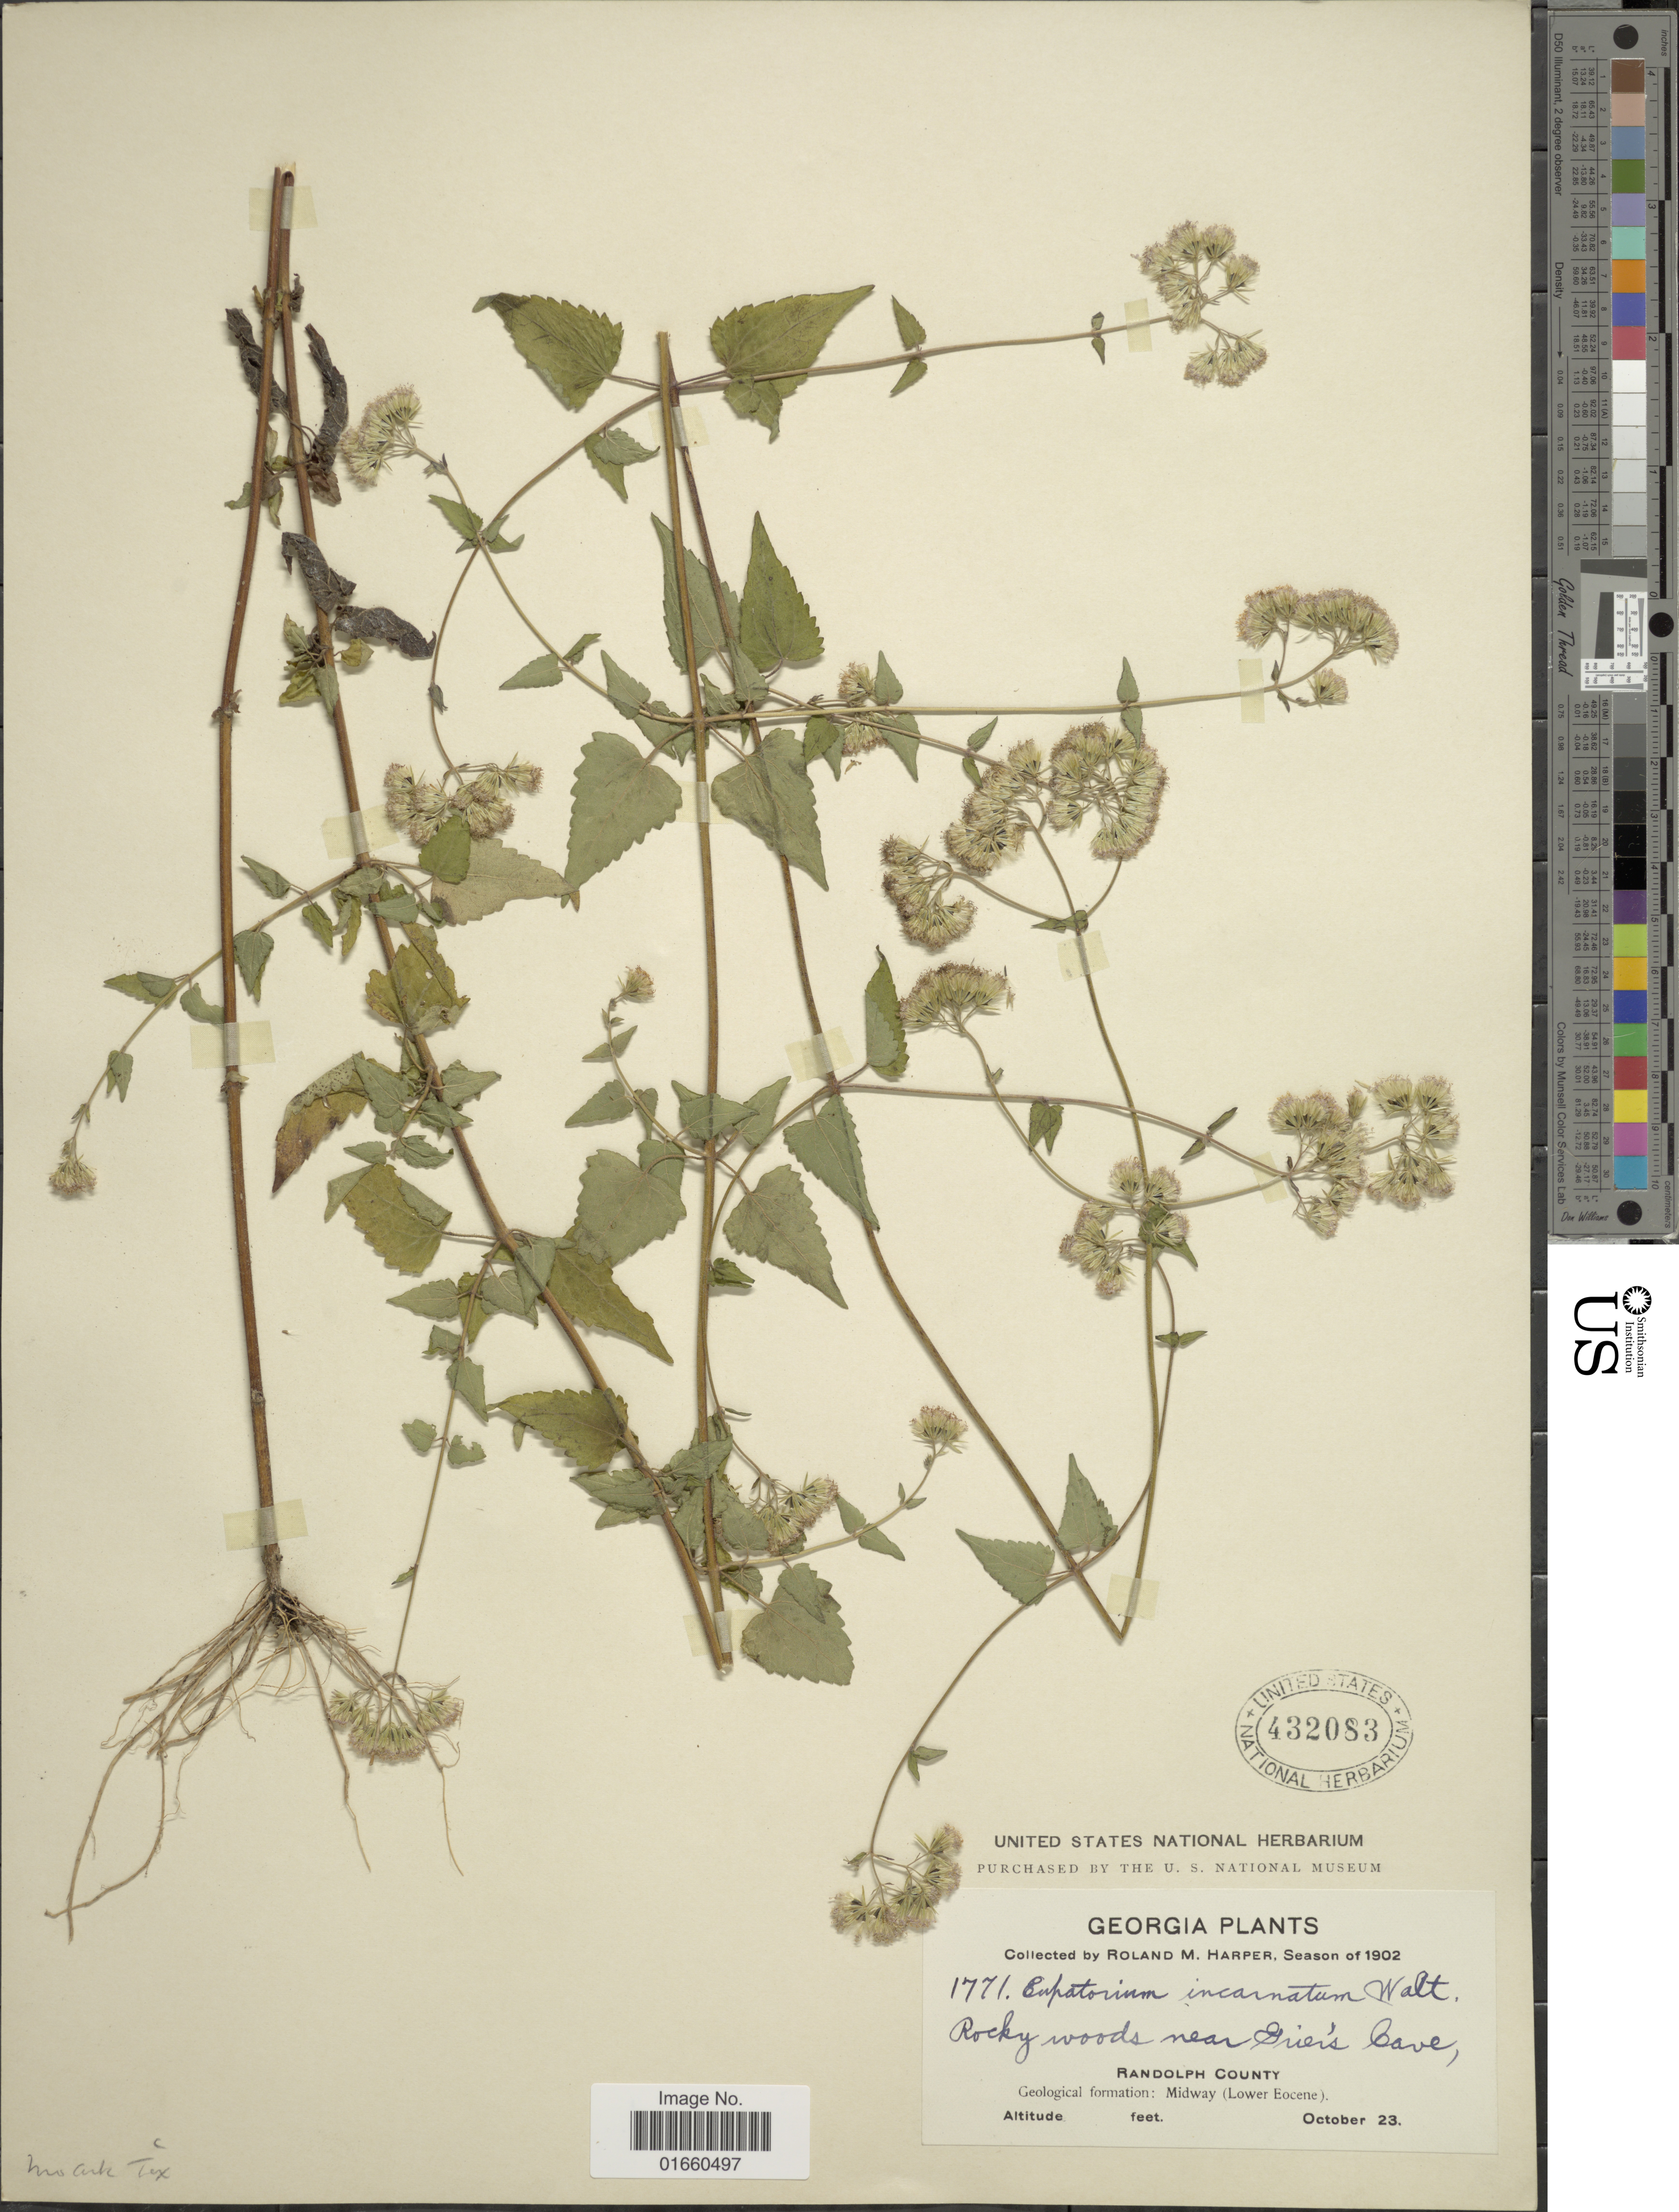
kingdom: Plantae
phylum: Tracheophyta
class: Magnoliopsida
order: Asterales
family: Asteraceae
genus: Fleischmannia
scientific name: Fleischmannia incarnata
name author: (Walter) R.M. King & H. Rob.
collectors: R. M. Harper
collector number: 1771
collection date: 1902-10-23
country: United States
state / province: Georgia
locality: Rocky woods near Siers Cave, Randolph County.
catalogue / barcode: US 432083